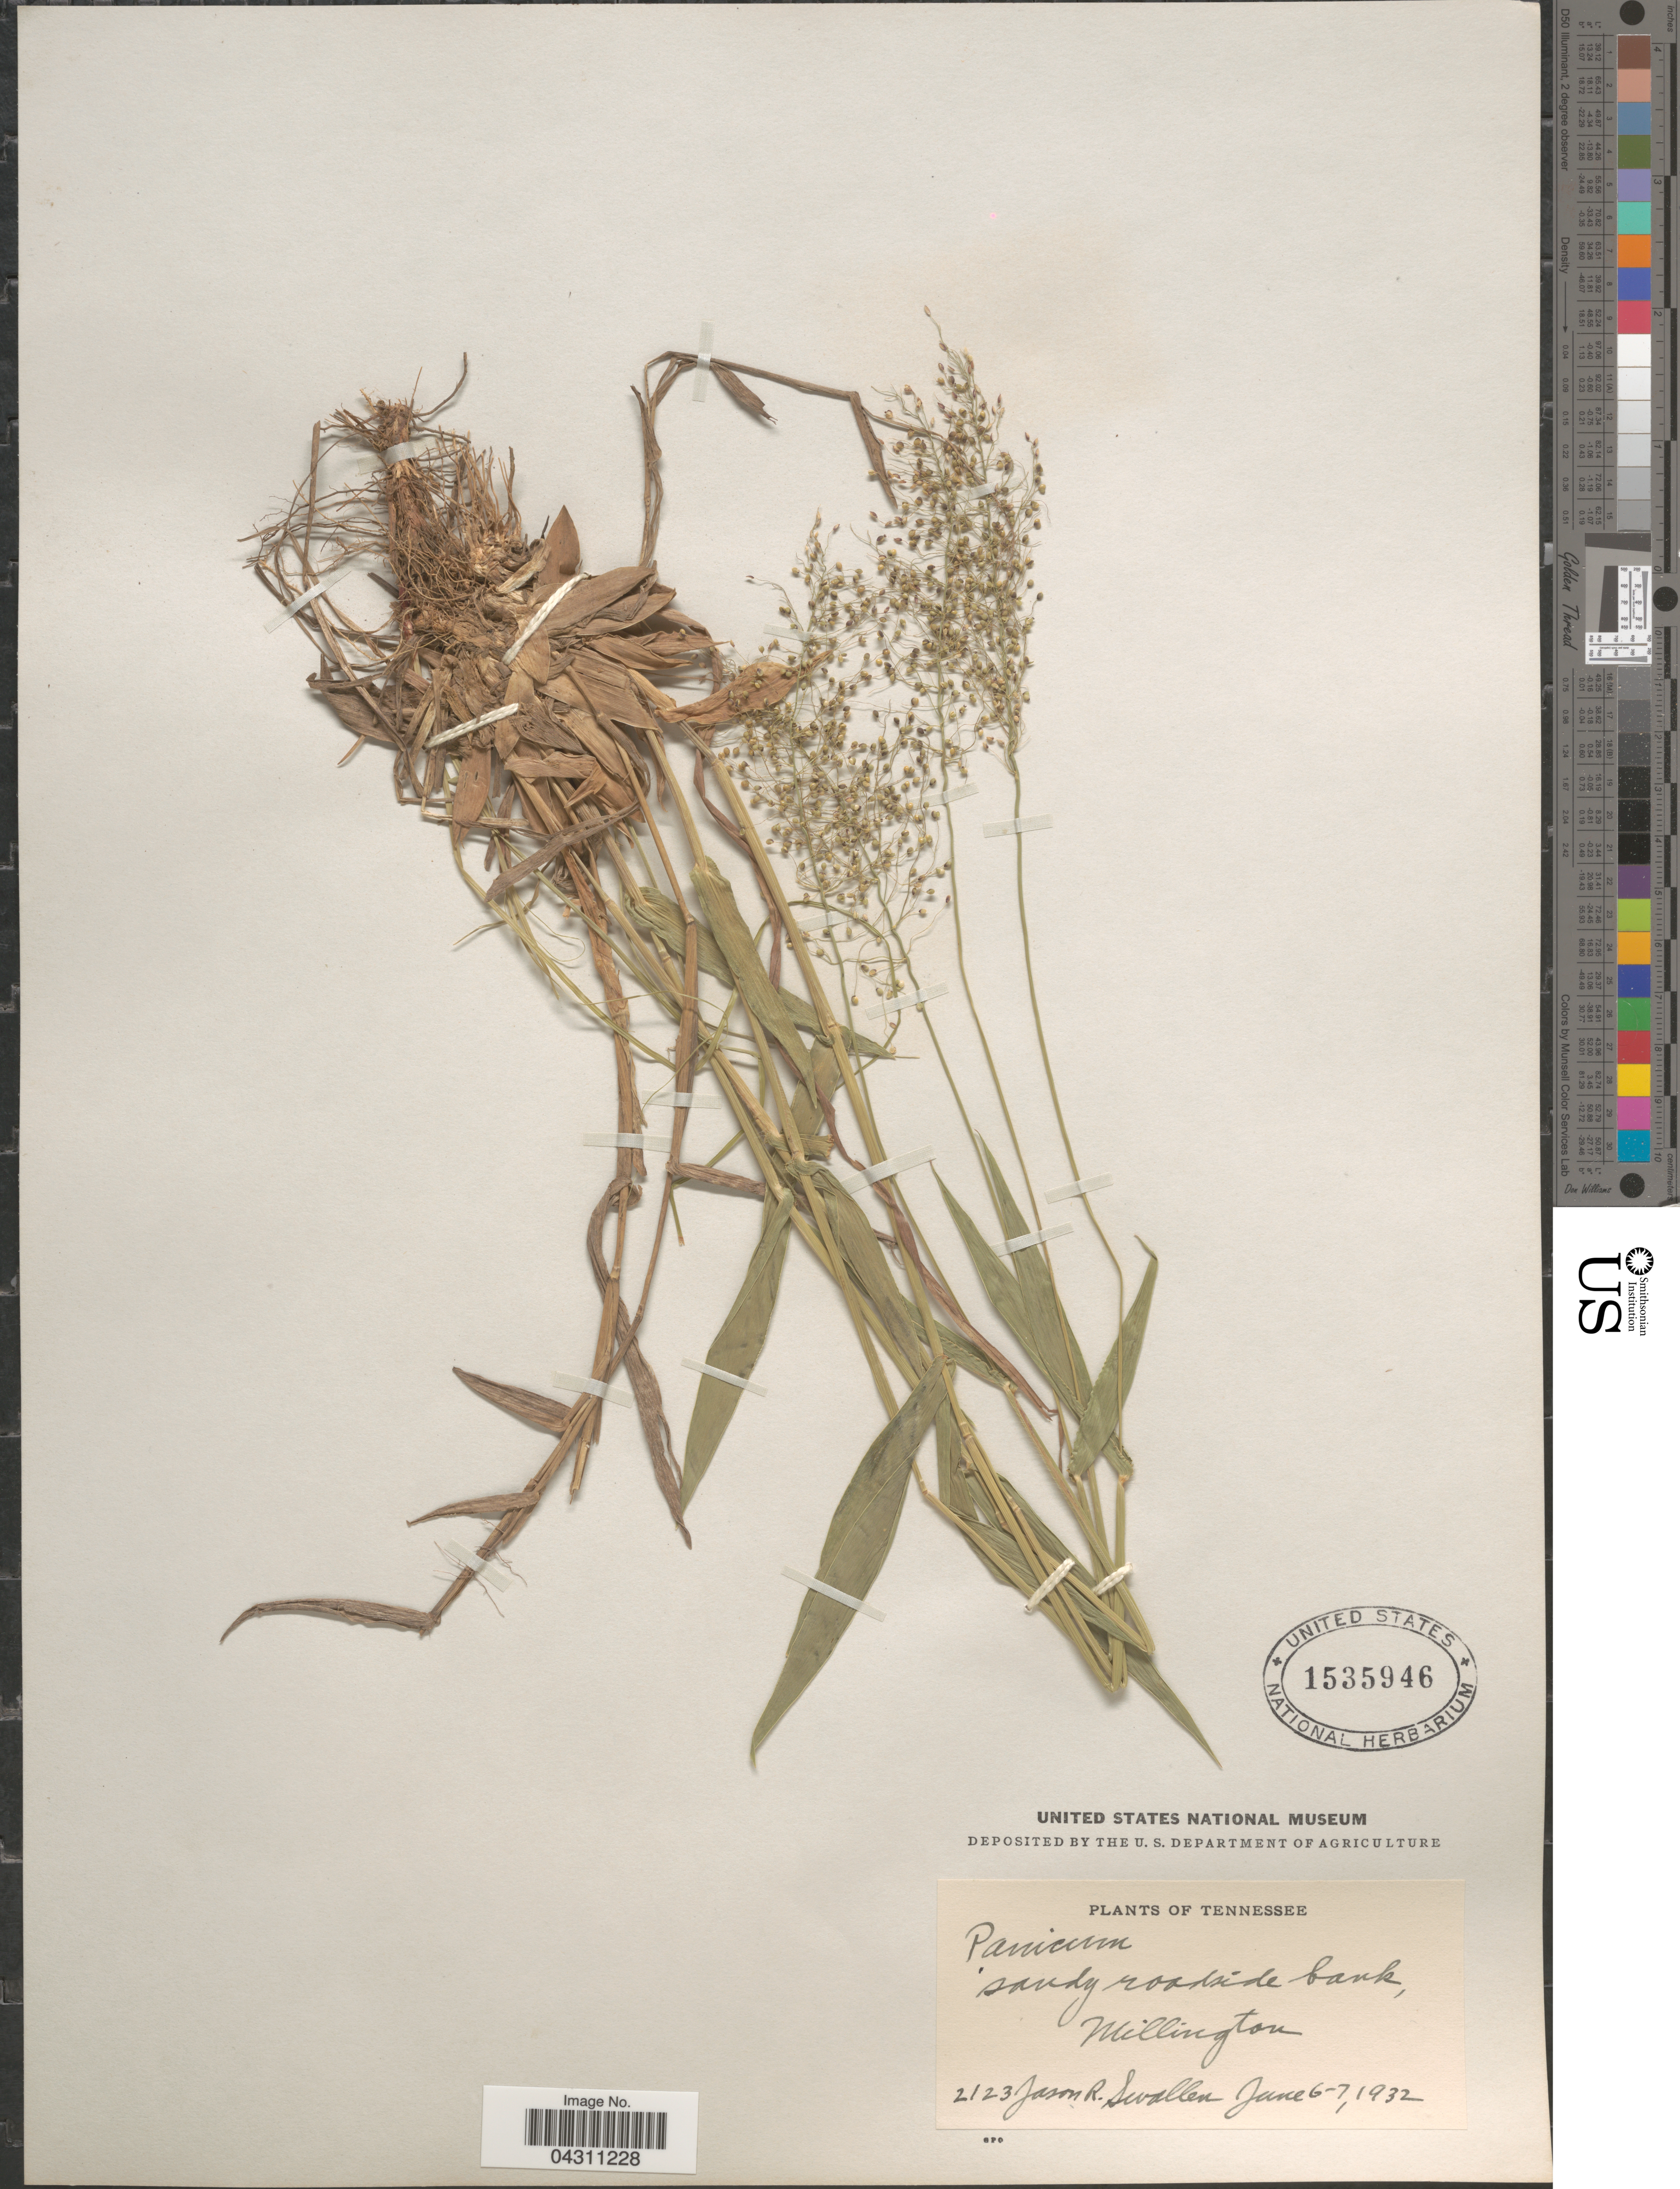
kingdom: Plantae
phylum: Tracheophyta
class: Liliopsida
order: Poales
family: Poaceae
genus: Dichanthelium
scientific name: Dichanthelium sphaerocarpon var. sphaerocarpon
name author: (Elliott) Gould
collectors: J. R. Swallen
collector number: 2123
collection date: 1932-06-06/1932-06-07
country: United States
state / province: Tennessee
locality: Sandy roadside bank, Millington.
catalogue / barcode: US 1535946